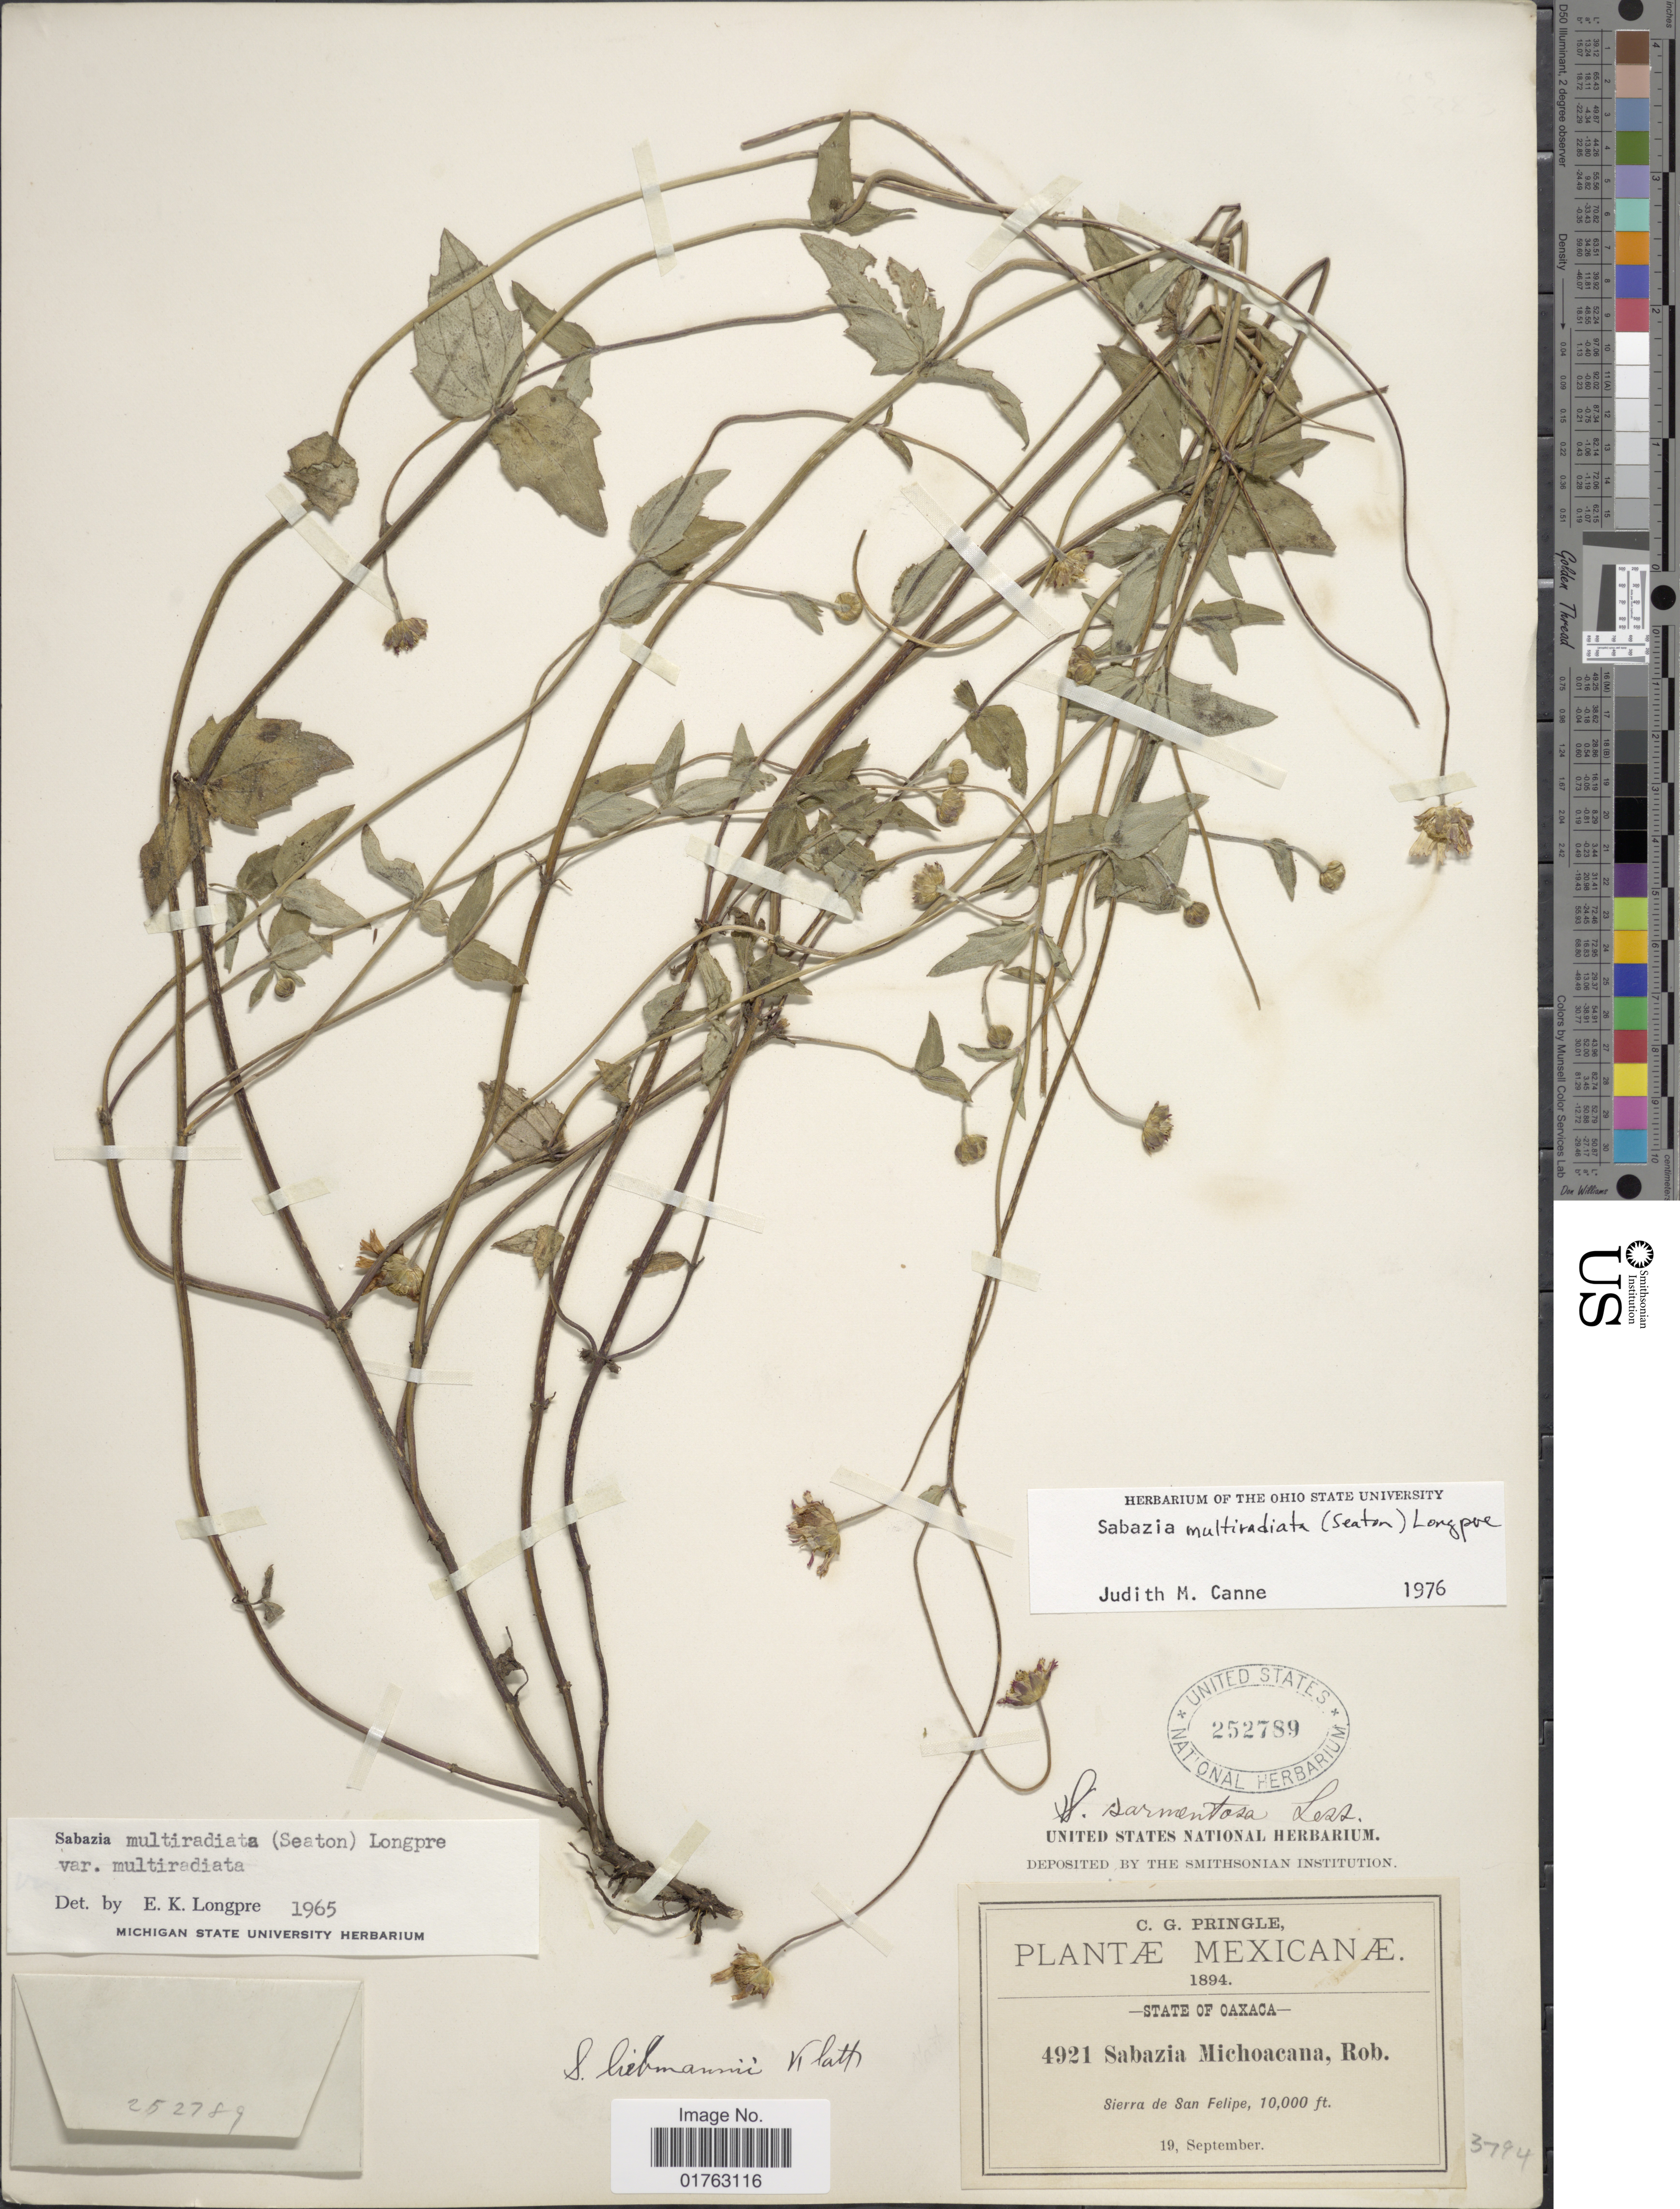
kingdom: Plantae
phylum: Tracheophyta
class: Magnoliopsida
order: Asterales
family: Asteraceae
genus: Sabazia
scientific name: Sabazia multiradiata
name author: (Seaton) Longpre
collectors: C. G. Pringle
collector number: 4921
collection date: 1894-09-19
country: Mexico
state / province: Oaxaca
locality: Sierra de San Felipe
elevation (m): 3048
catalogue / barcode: US 252789